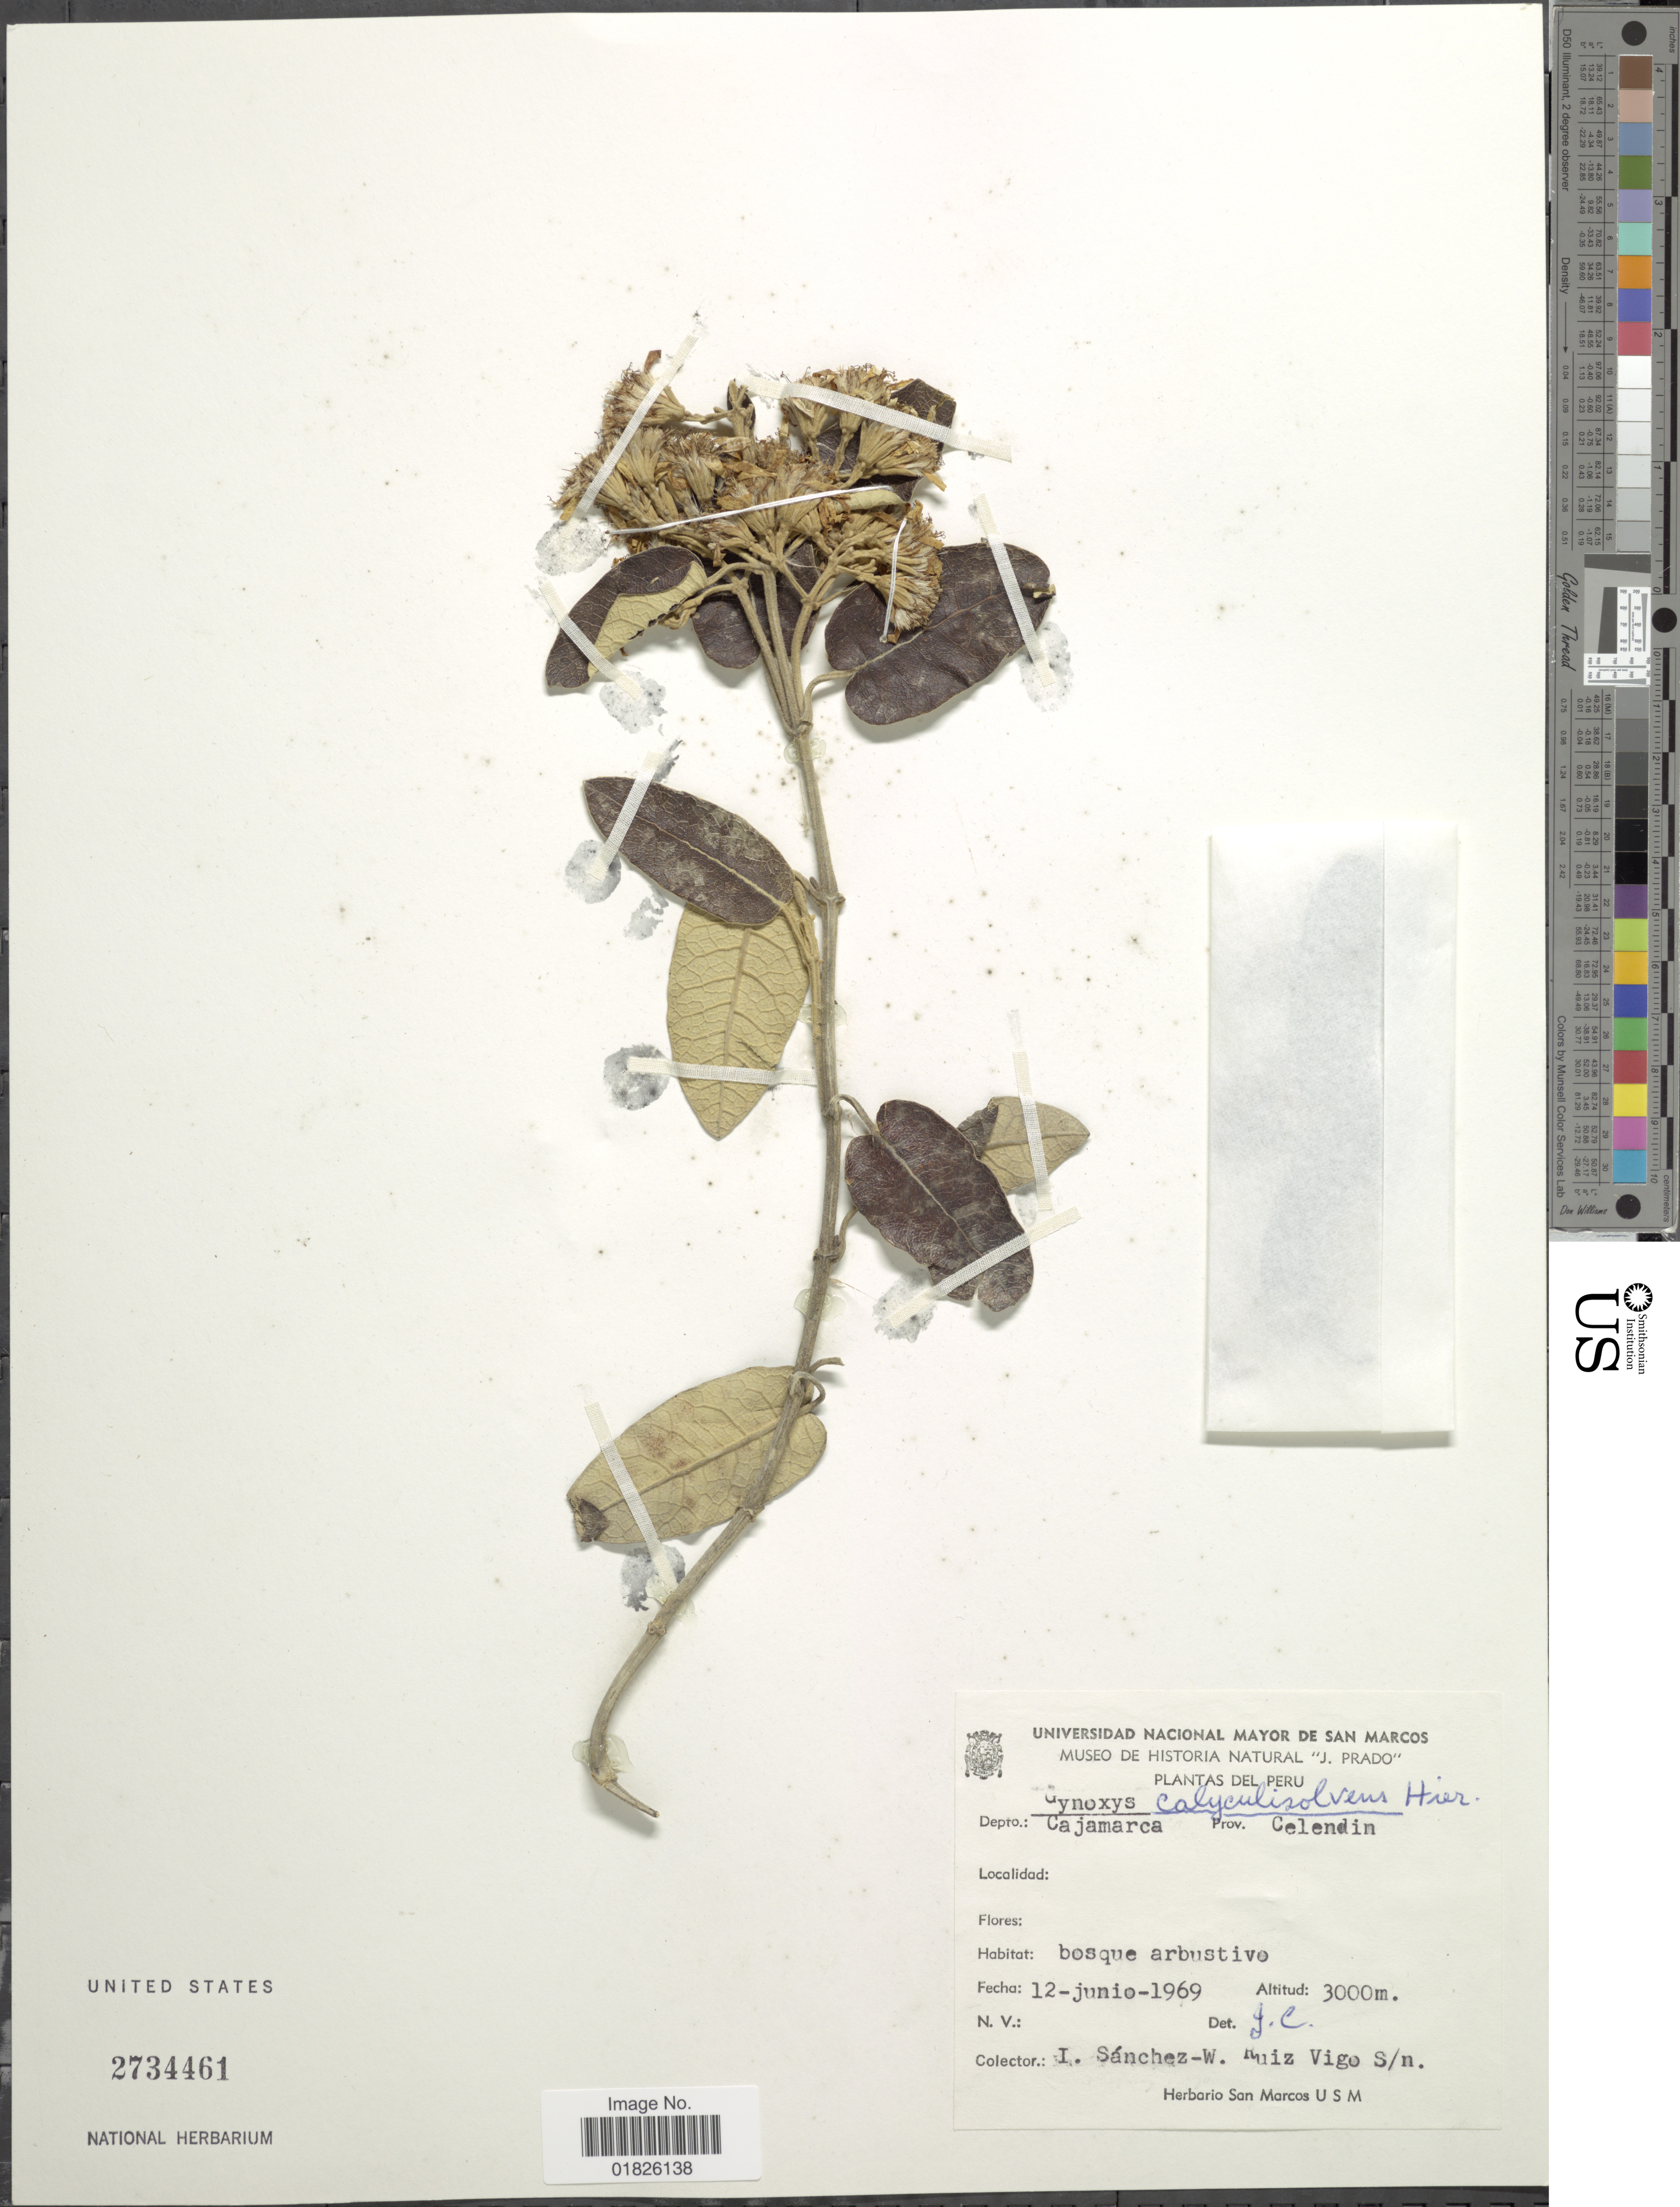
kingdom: Plantae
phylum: Tracheophyta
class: Magnoliopsida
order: Asterales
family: Asteraceae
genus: Gynoxys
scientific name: Gynoxys calyculisolvens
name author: Hieron.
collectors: I. Sanchez & R. Vigo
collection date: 1969-06-12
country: Peru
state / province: Cajamarca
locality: Prov. Celendin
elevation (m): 3000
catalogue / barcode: US 2734461